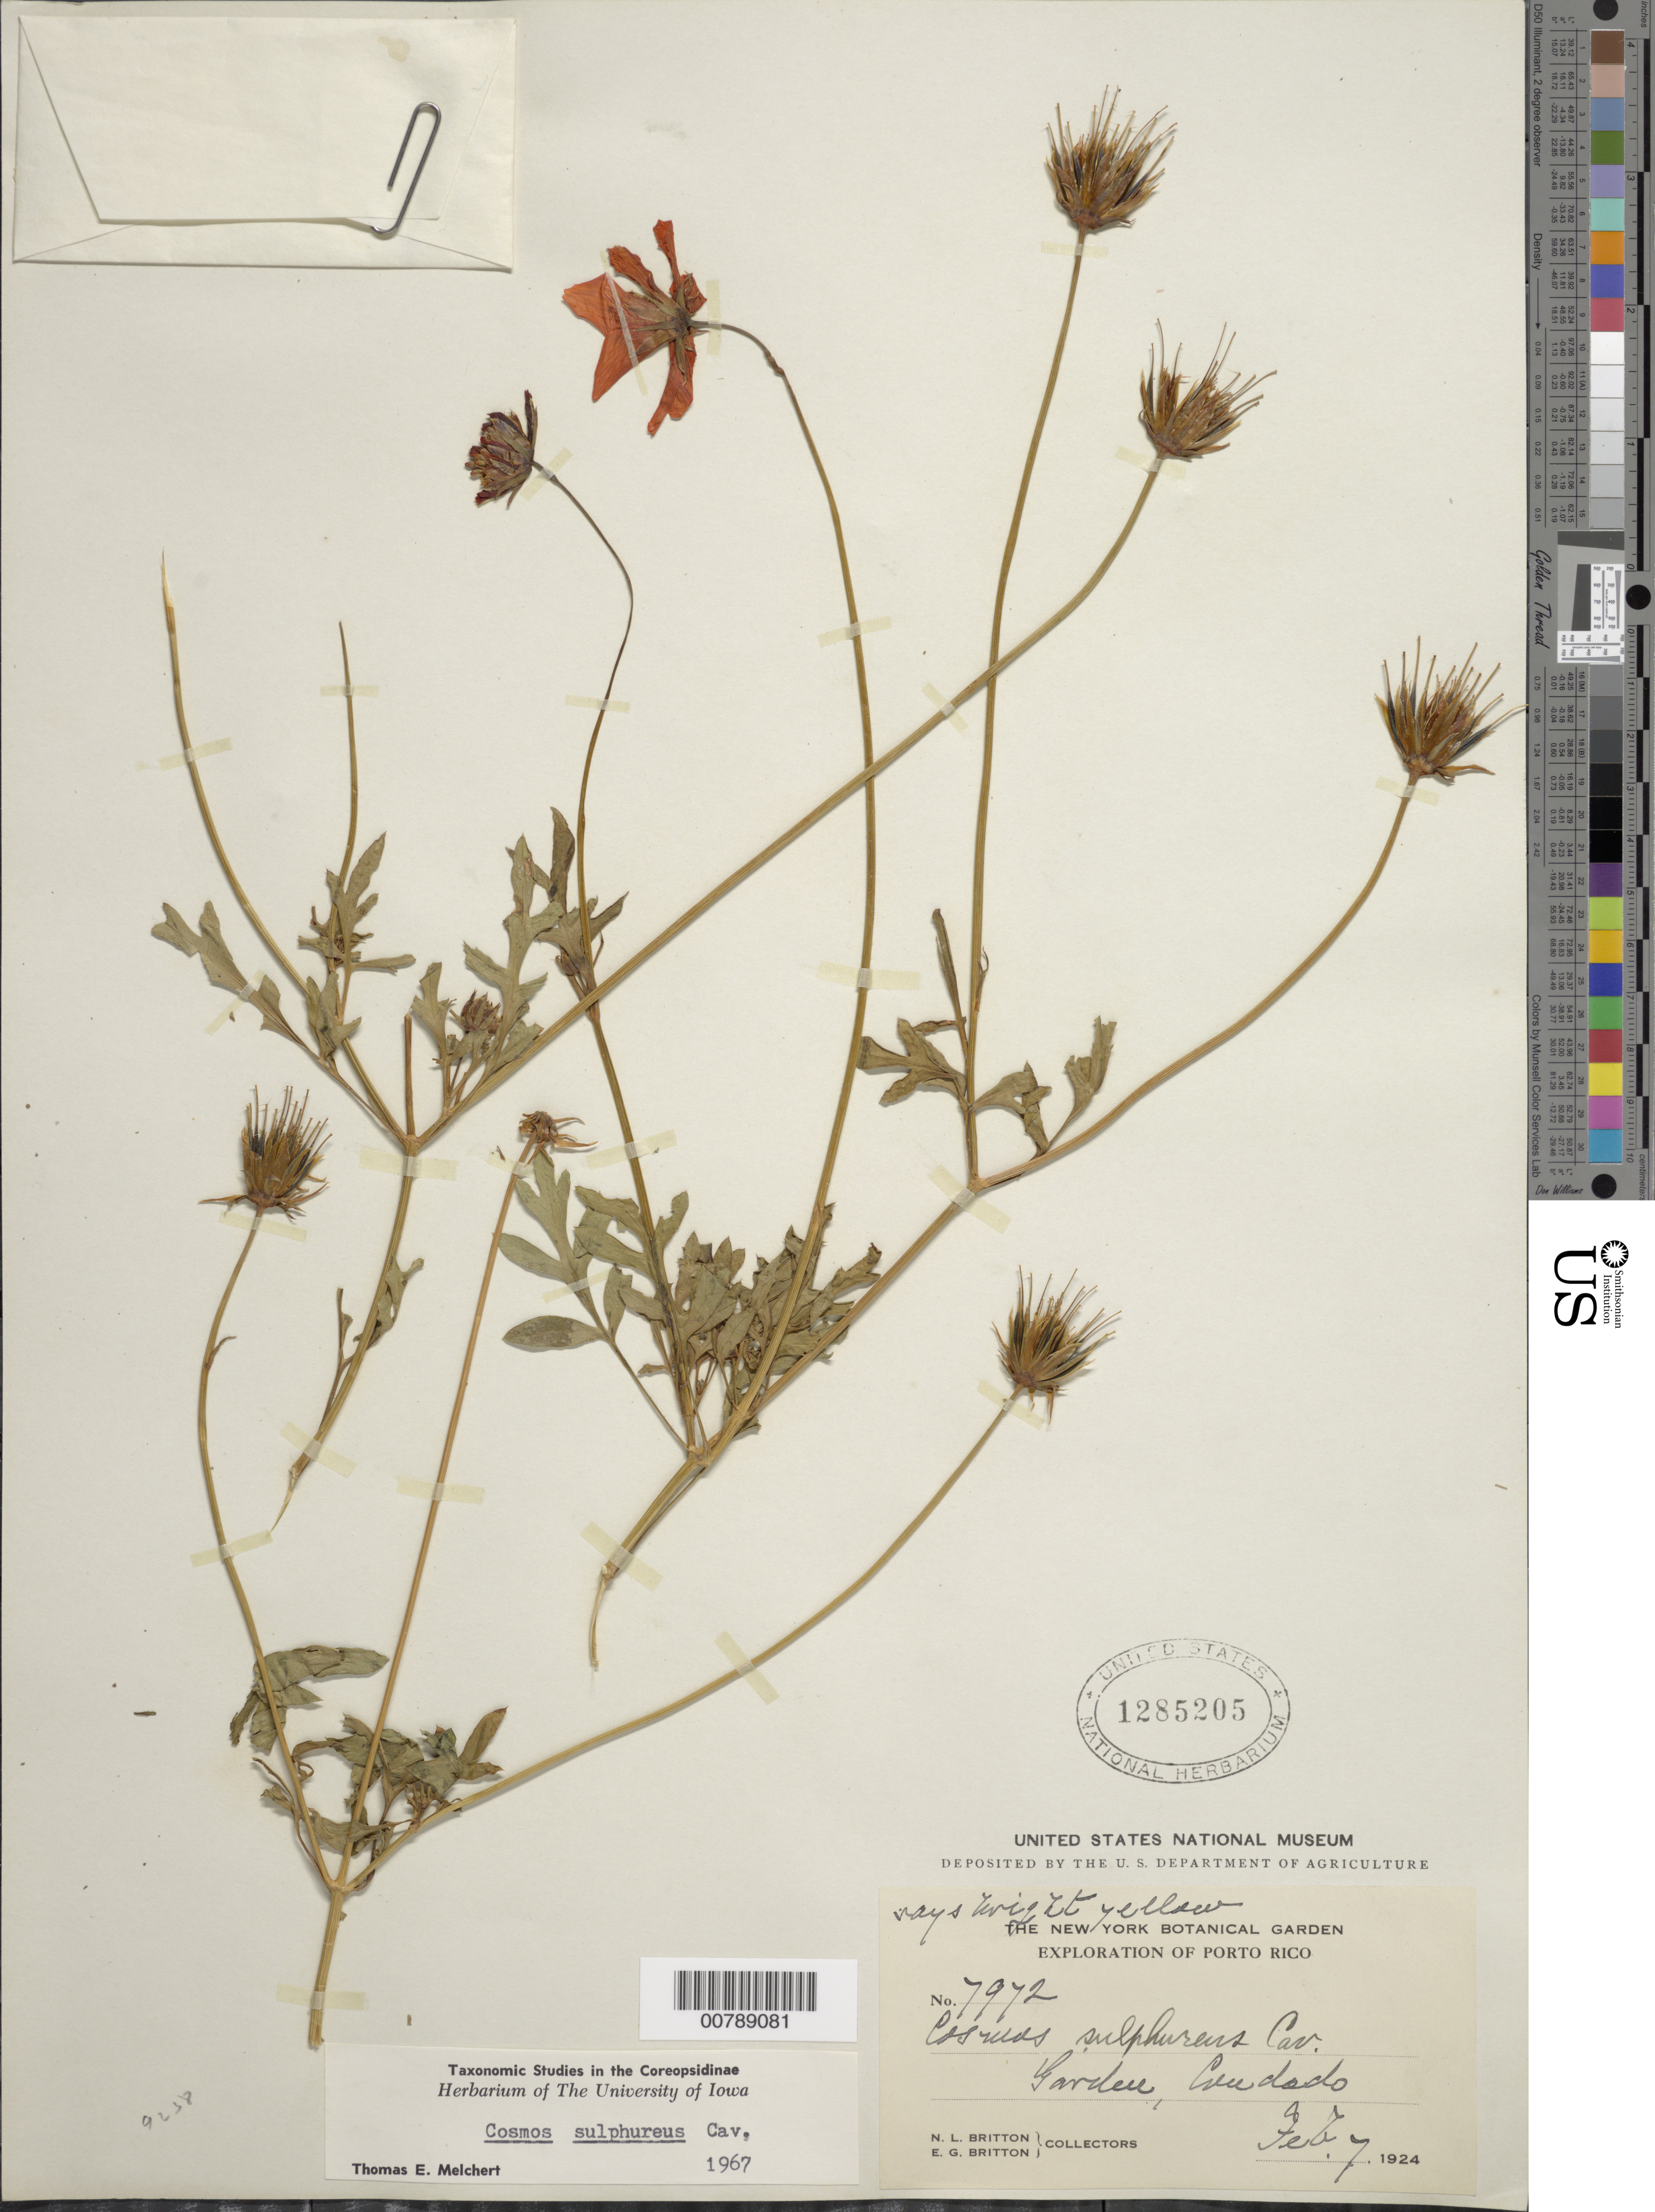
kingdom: Plantae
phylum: Tracheophyta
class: Magnoliopsida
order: Asterales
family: Asteraceae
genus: Cosmos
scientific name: Cosmos sulphureus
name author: Cav.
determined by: Melchert, T. E.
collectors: N. Britton & E. G. Britton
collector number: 7972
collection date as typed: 07 Feb 1924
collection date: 1924-02-07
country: Puerto Rico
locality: Garden, --- [illegible location]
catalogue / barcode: US 1285205